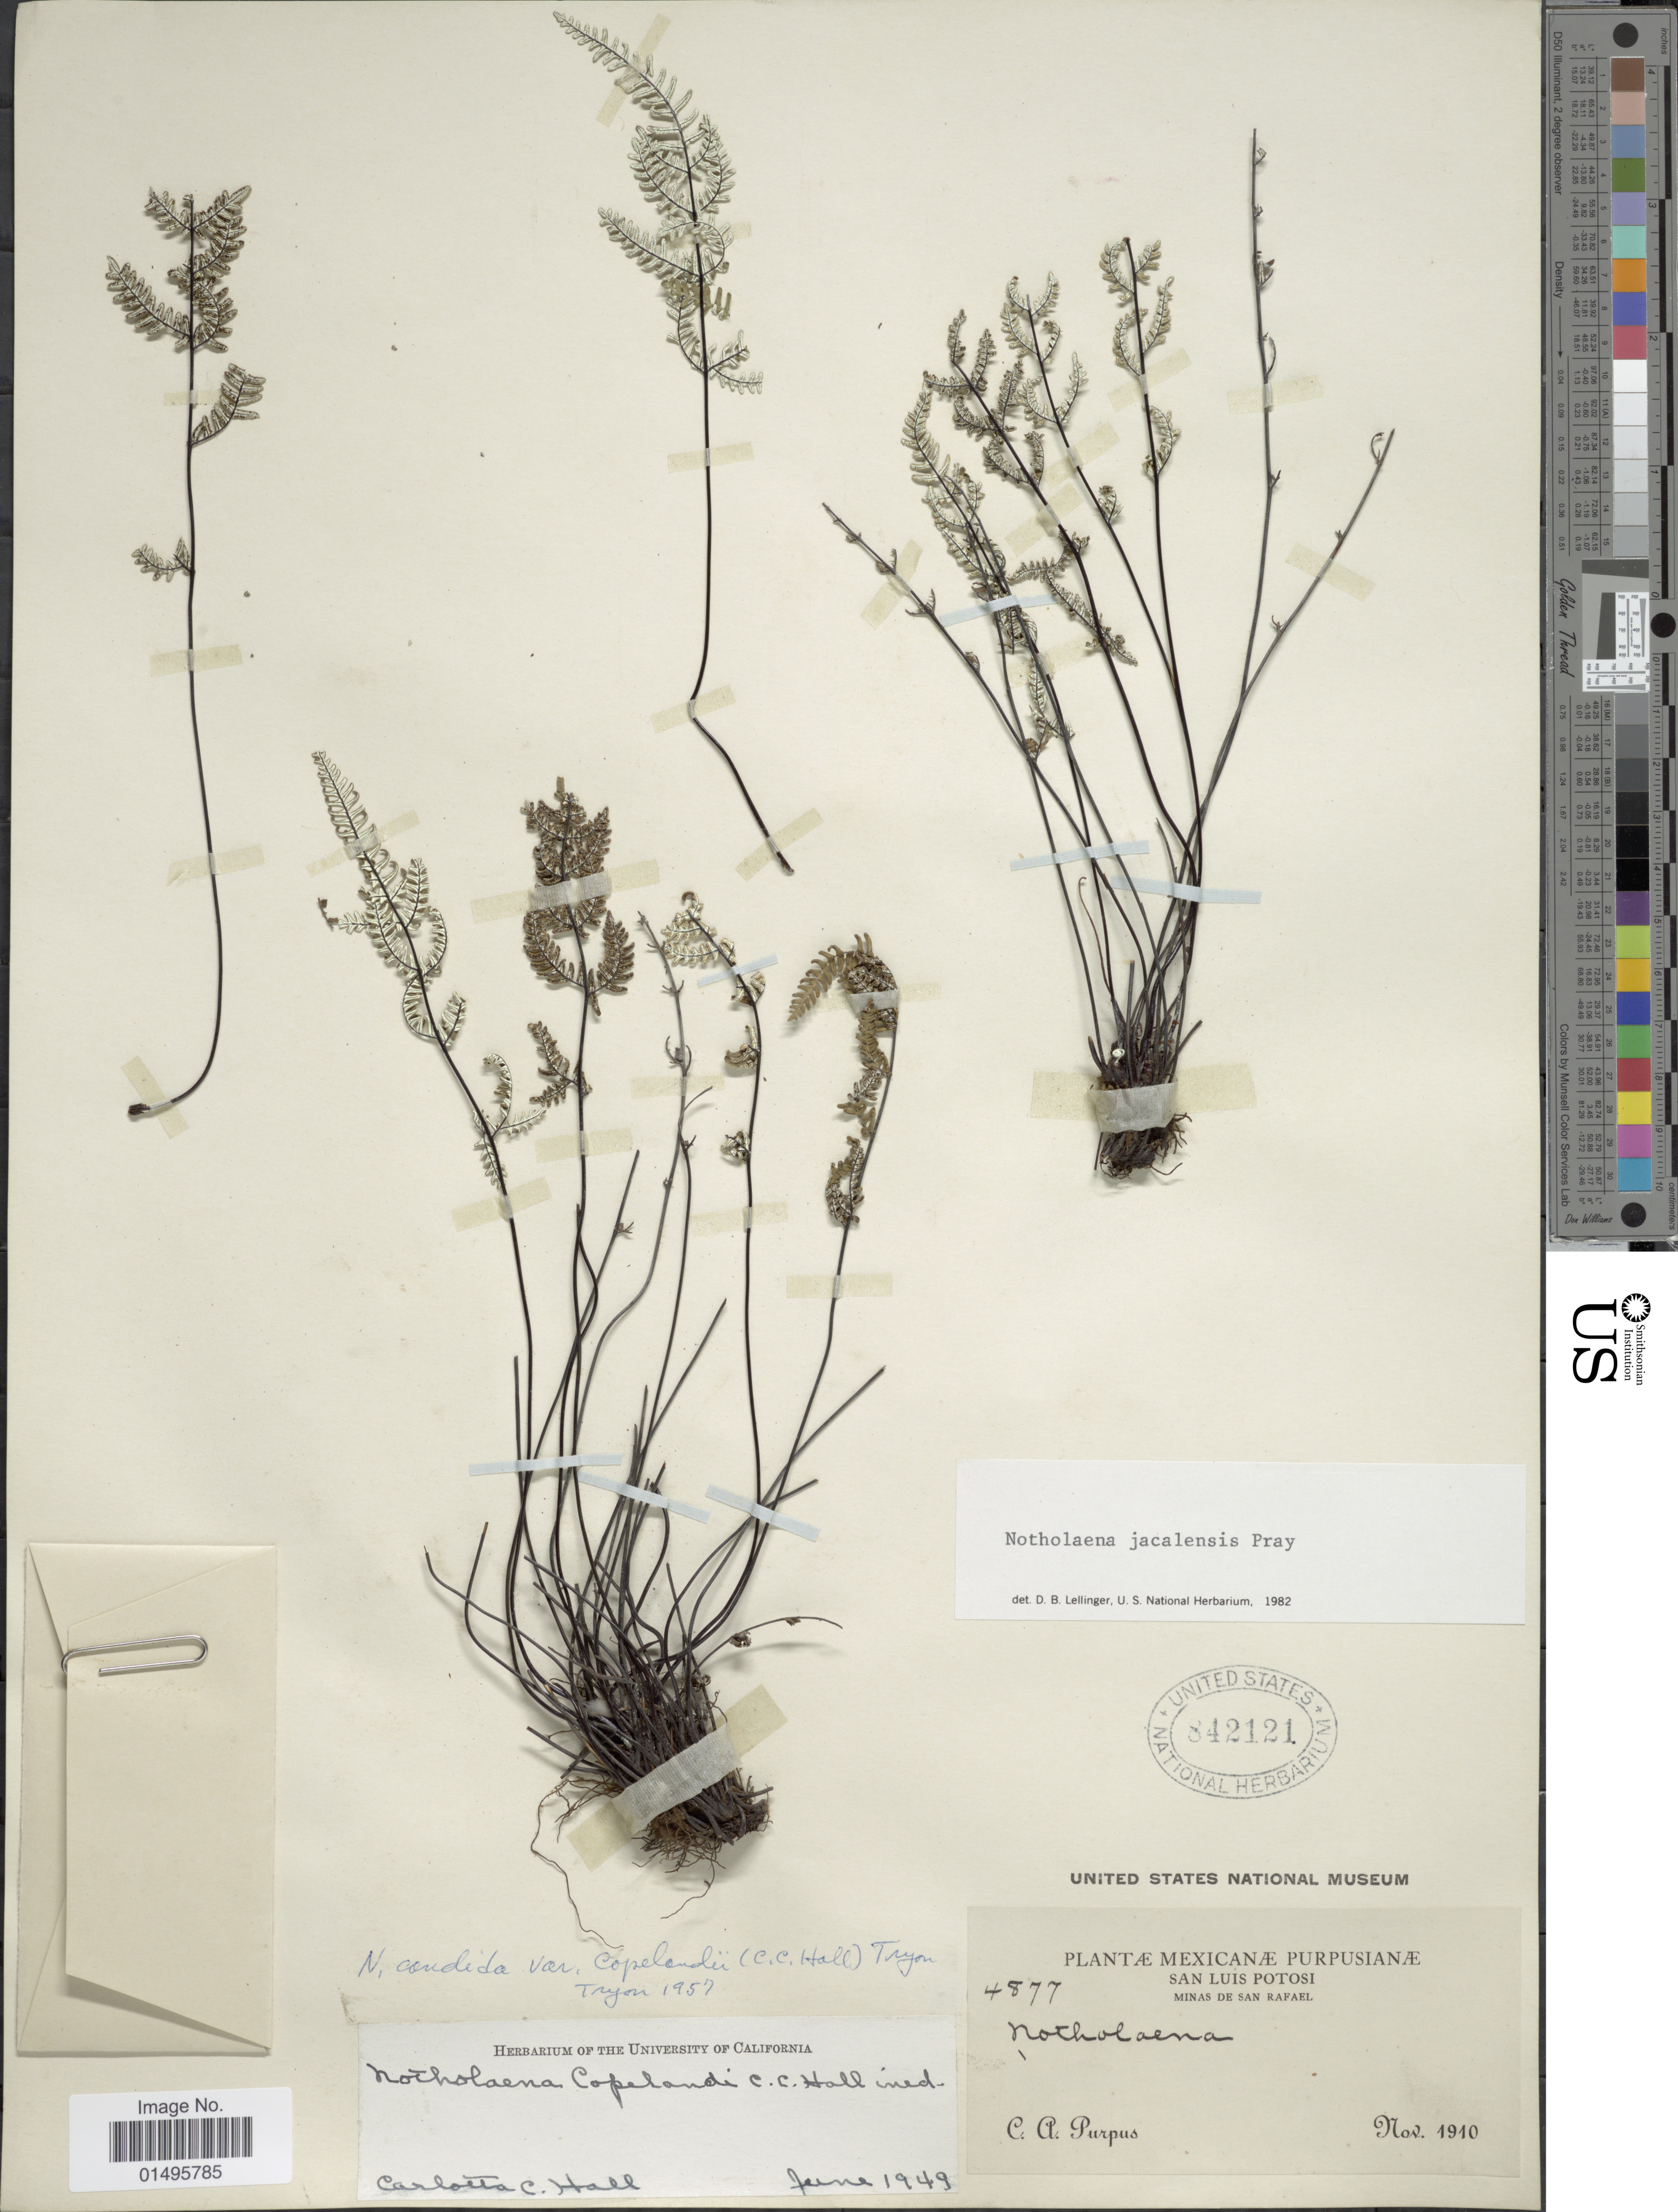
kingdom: Plantae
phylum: Tracheophyta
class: Polypodiopsida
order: Polypodiales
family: Pteridaceae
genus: Notholaena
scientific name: Notholaena jacalensis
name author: Pray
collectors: C. A. Purpus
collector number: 4877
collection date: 1910-11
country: Mexico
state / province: San Luis Potosí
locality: Minas de San Rafael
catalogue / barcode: US 842121